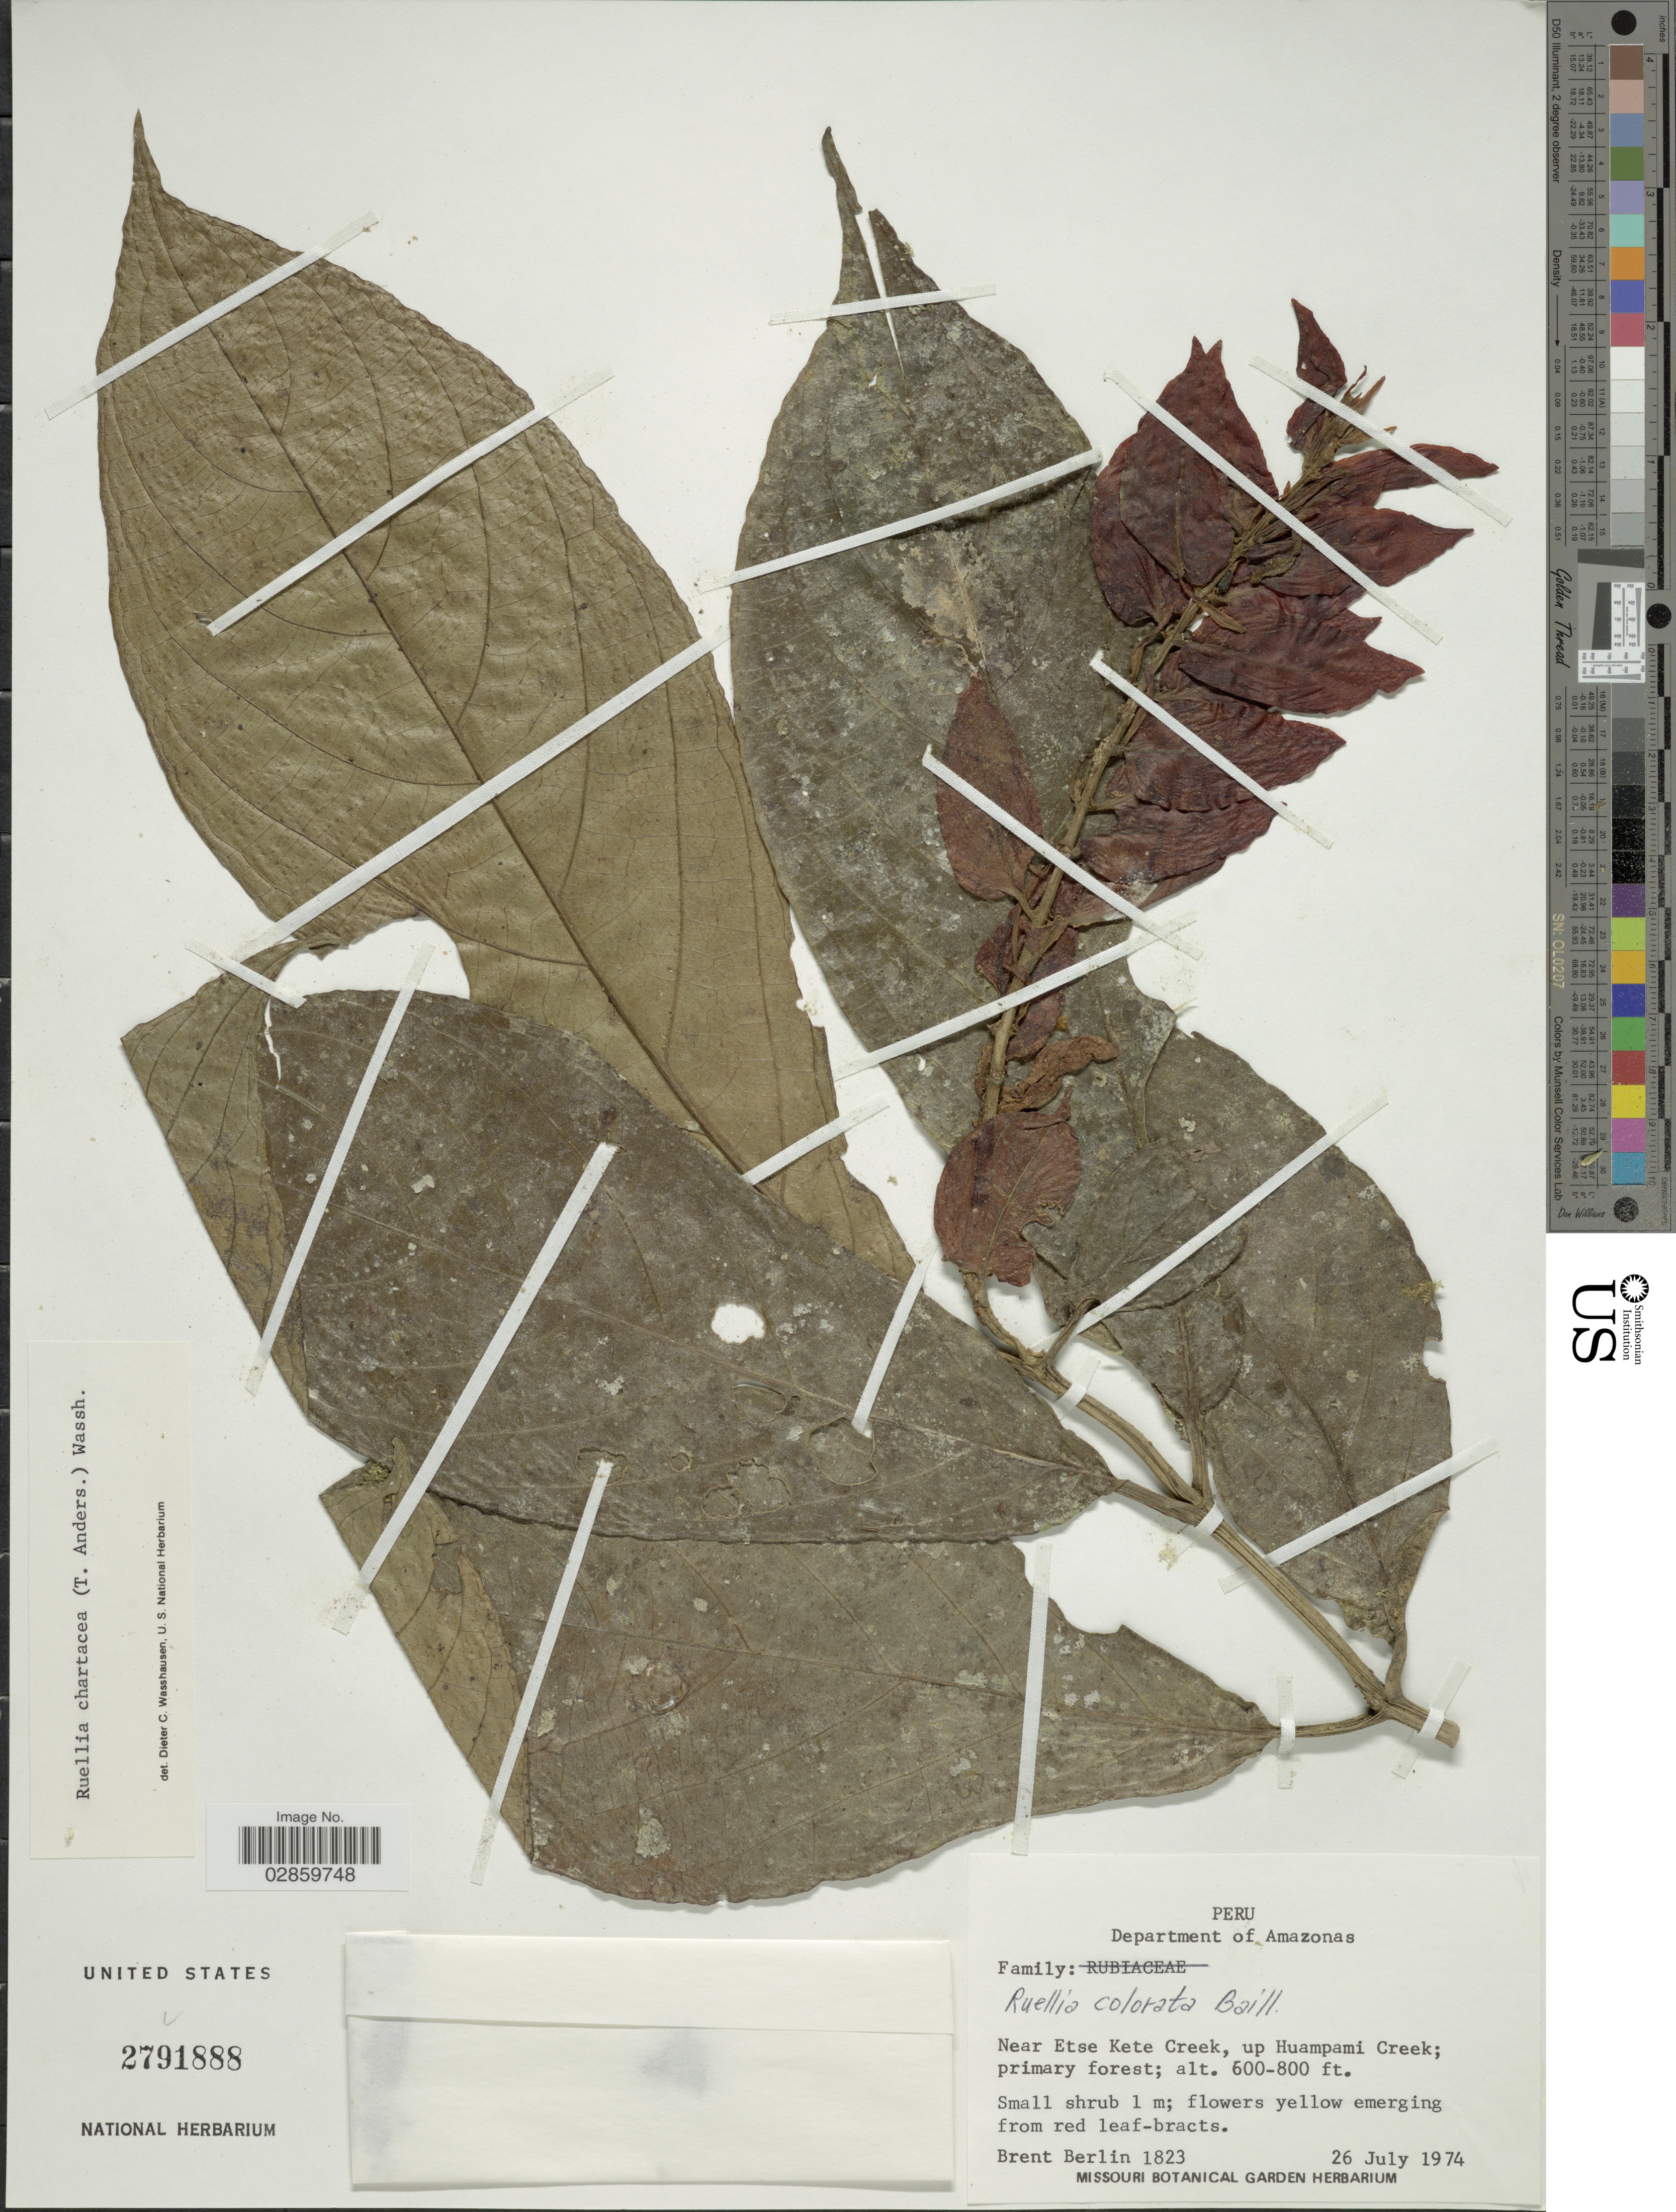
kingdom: Plantae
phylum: Tracheophyta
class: Magnoliopsida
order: Lamiales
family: Acanthaceae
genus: Ruellia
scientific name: Ruellia chartacea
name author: (T. Anderson) Wassh.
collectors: B. Berlin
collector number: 1823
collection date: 1974-07-26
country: Peru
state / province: Amazonas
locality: Department of Amazonas. Near Etse Kete Creek, up Huampami Creek.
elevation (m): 183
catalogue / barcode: US 2791888